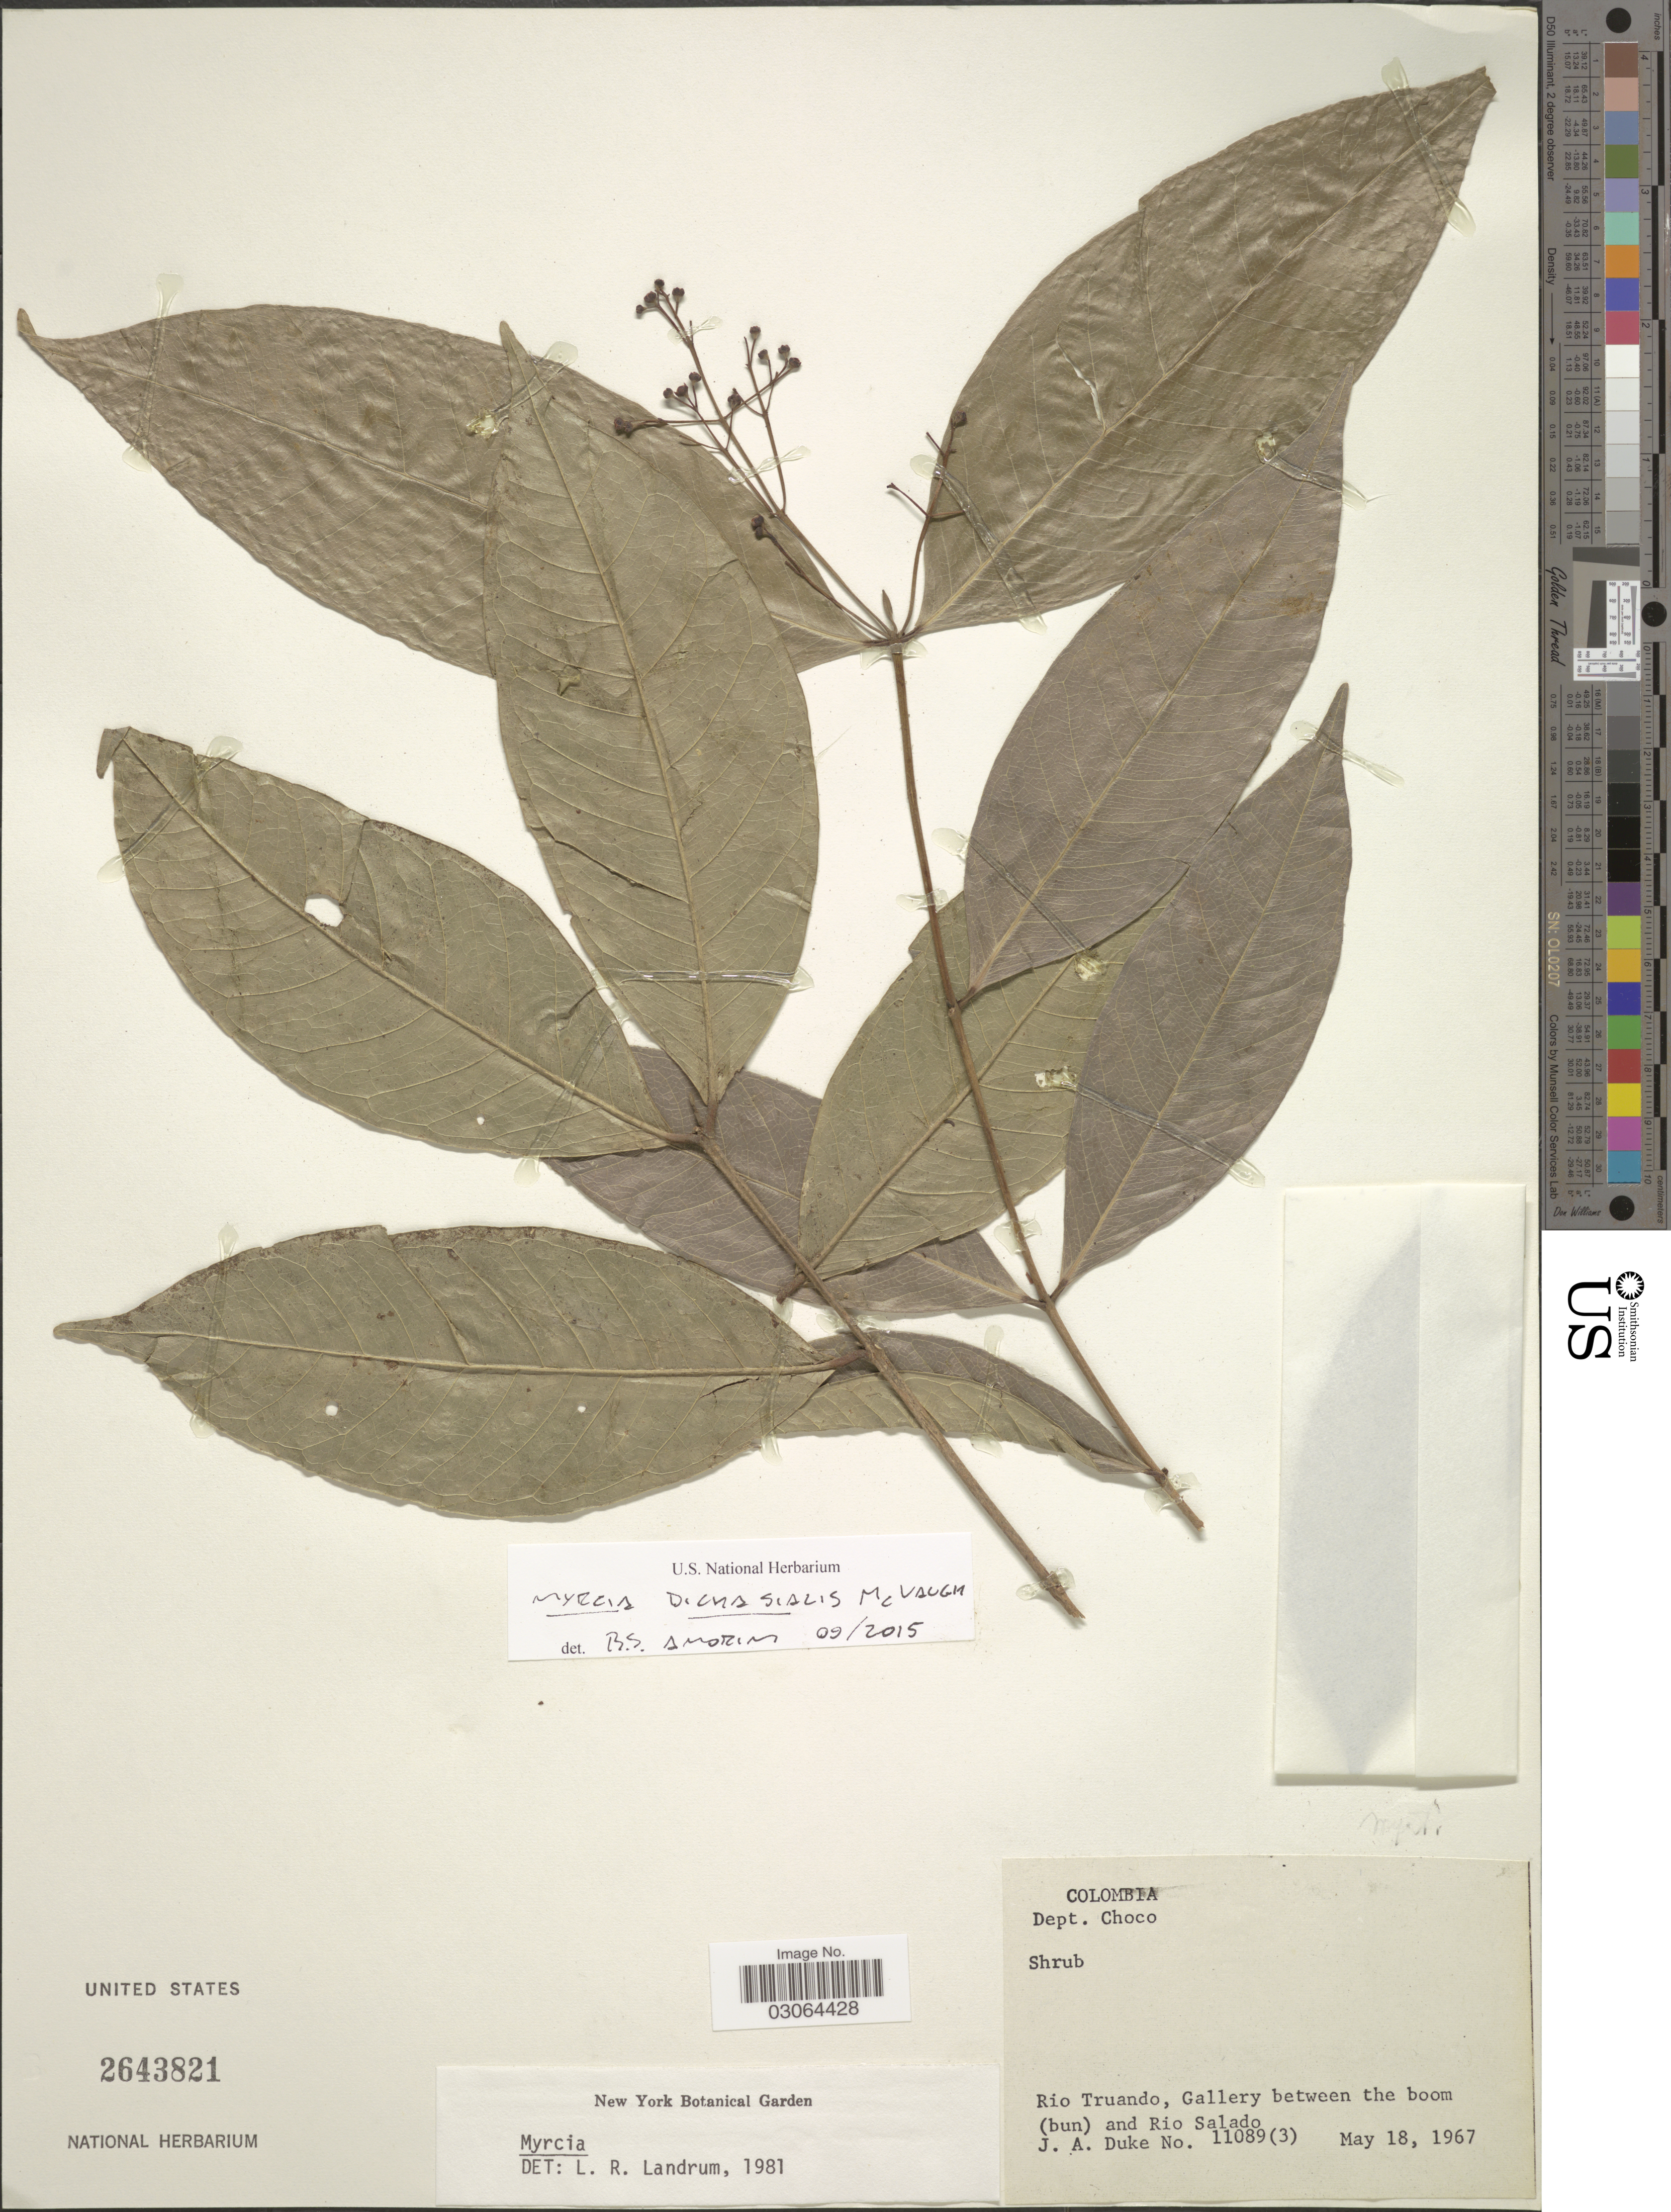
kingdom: Plantae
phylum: Tracheophyta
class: Magnoliopsida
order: Myrtales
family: Myrtaceae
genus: Myrcia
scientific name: Myrcia dichasialis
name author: McVaugh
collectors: J. A. Duke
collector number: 11089(3)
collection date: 1967-05-18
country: Colombia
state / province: Chocó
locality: Dept. Choco, Rio Truando, Gallery between the boom (bun) and Rio Salado.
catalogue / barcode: US 2643821